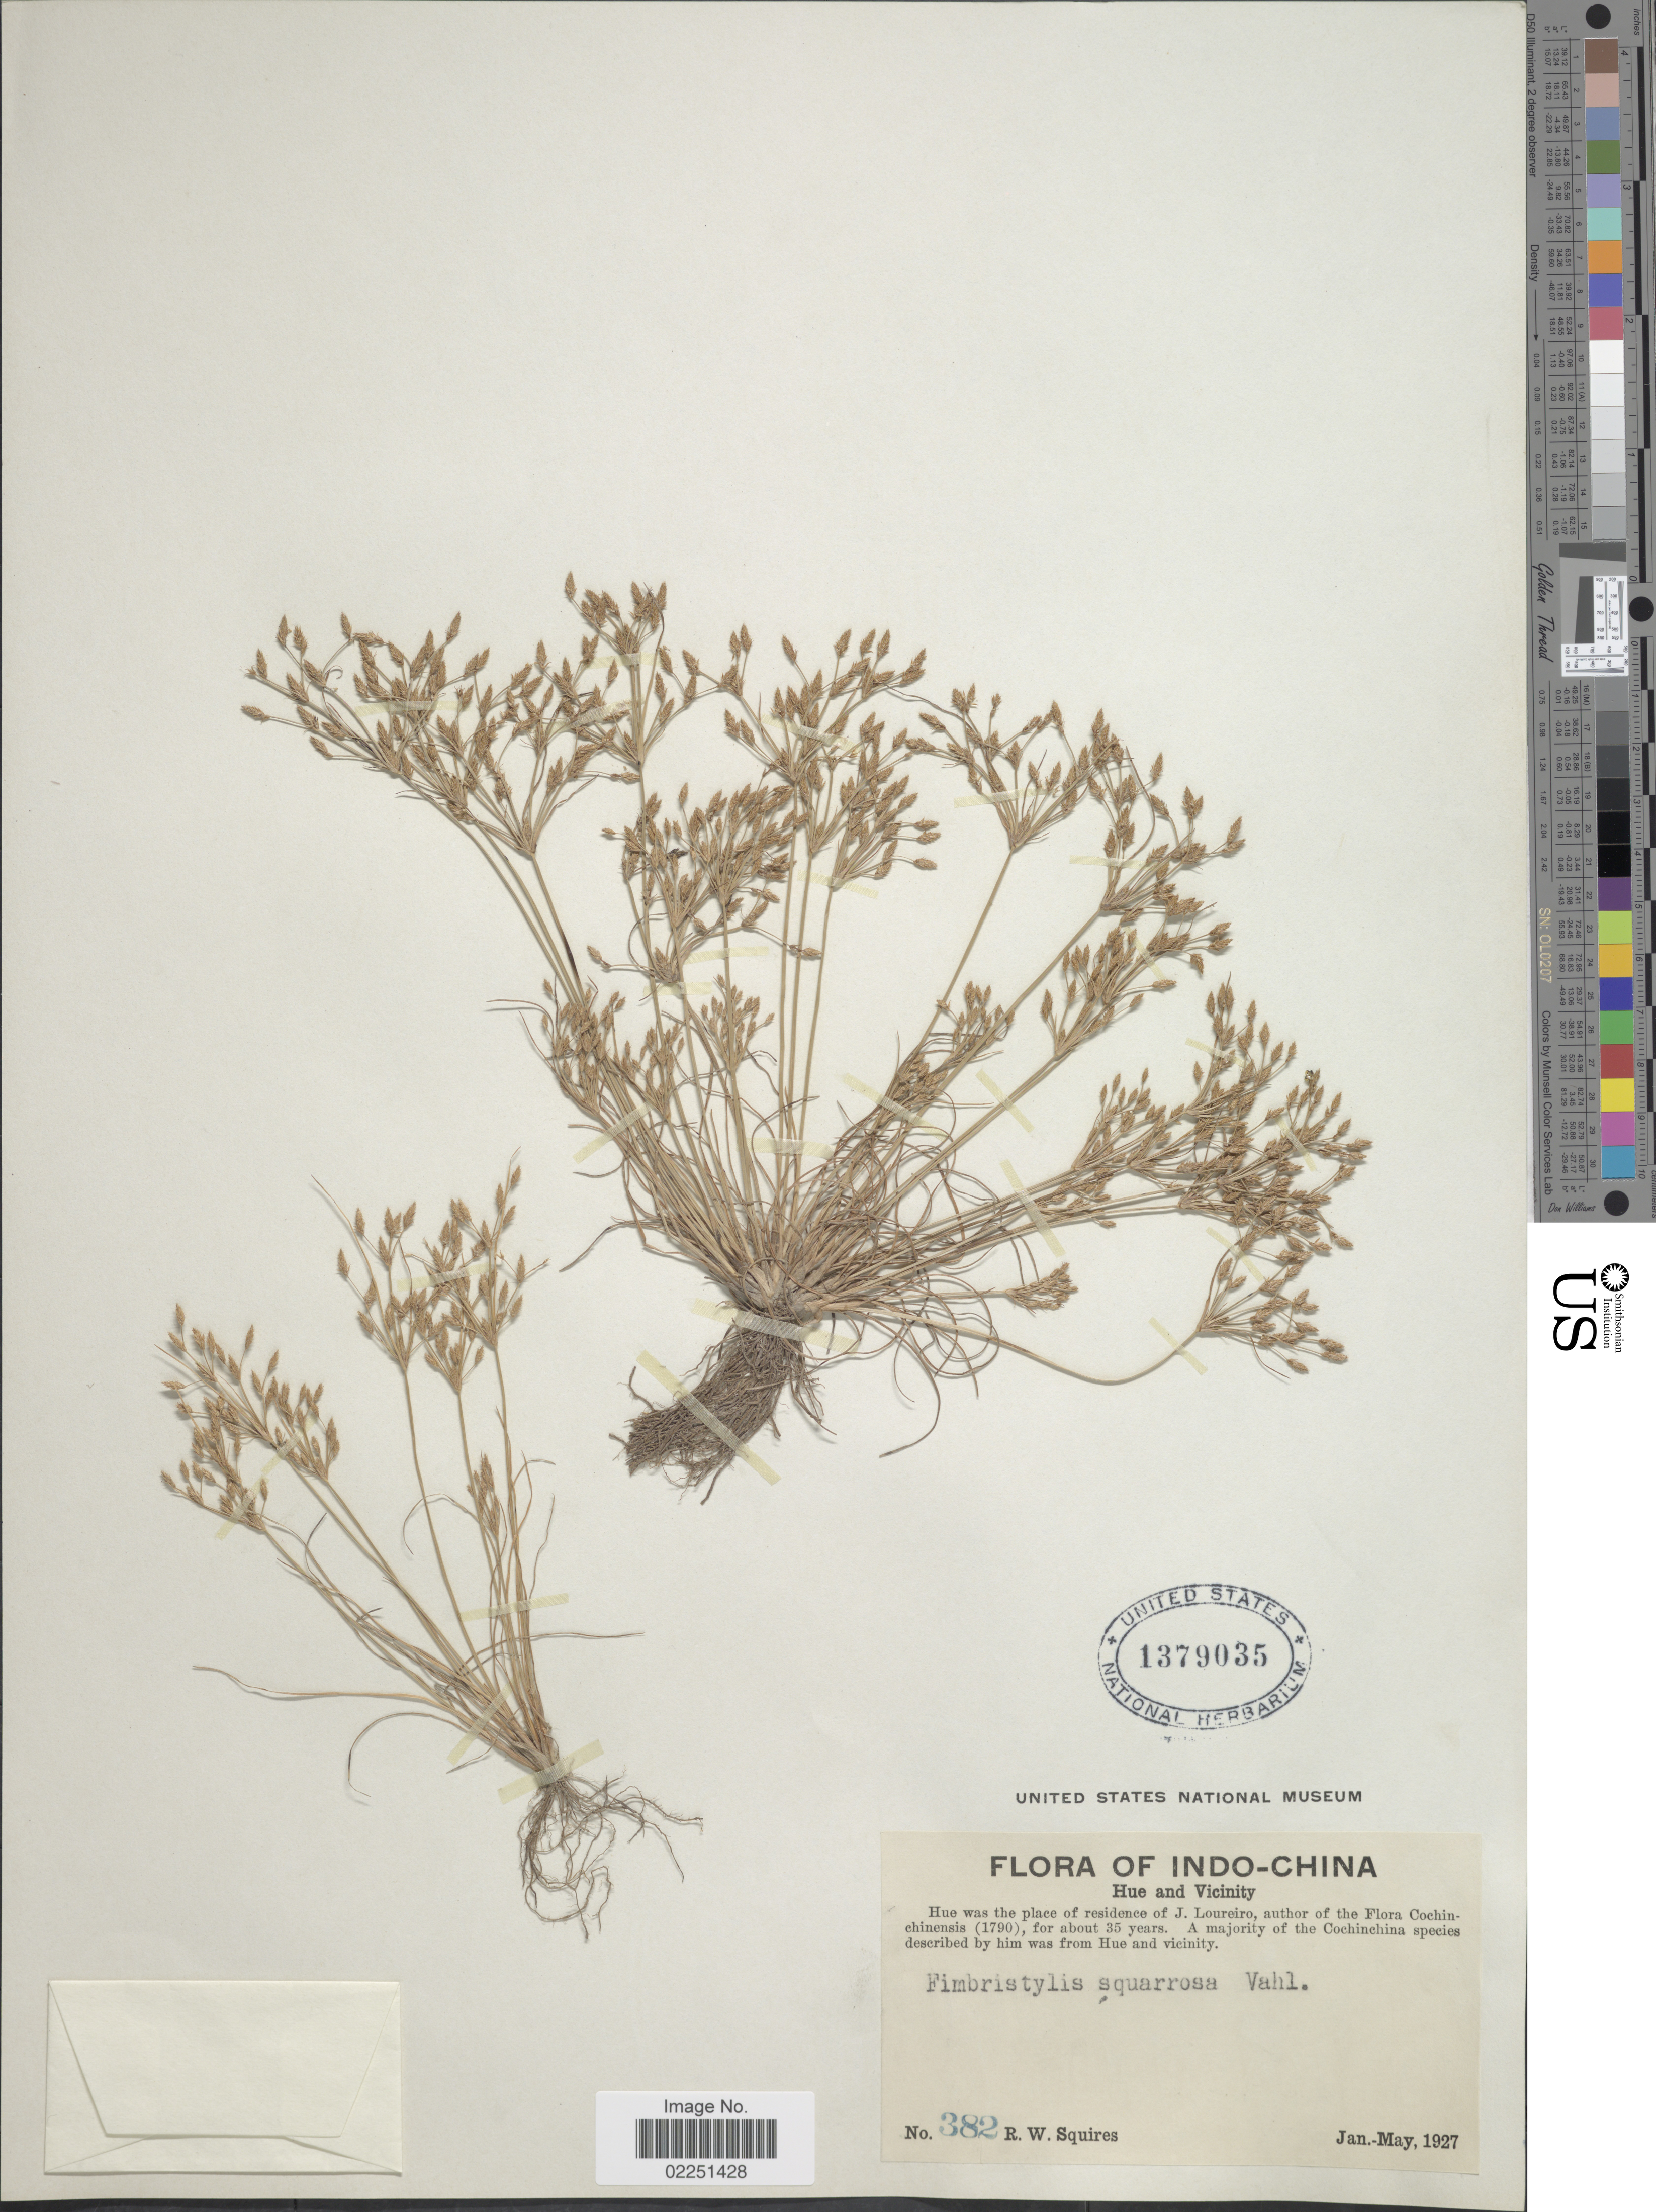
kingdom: Plantae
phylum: Tracheophyta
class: Liliopsida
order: Poales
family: Cyperaceae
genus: Fimbristylis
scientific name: Fimbristylis squarrosa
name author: Vahl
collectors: R. Squires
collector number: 382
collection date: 1927-01/1927-05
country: Vietnam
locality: Indo- China. Hue and vicinity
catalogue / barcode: US 1379035